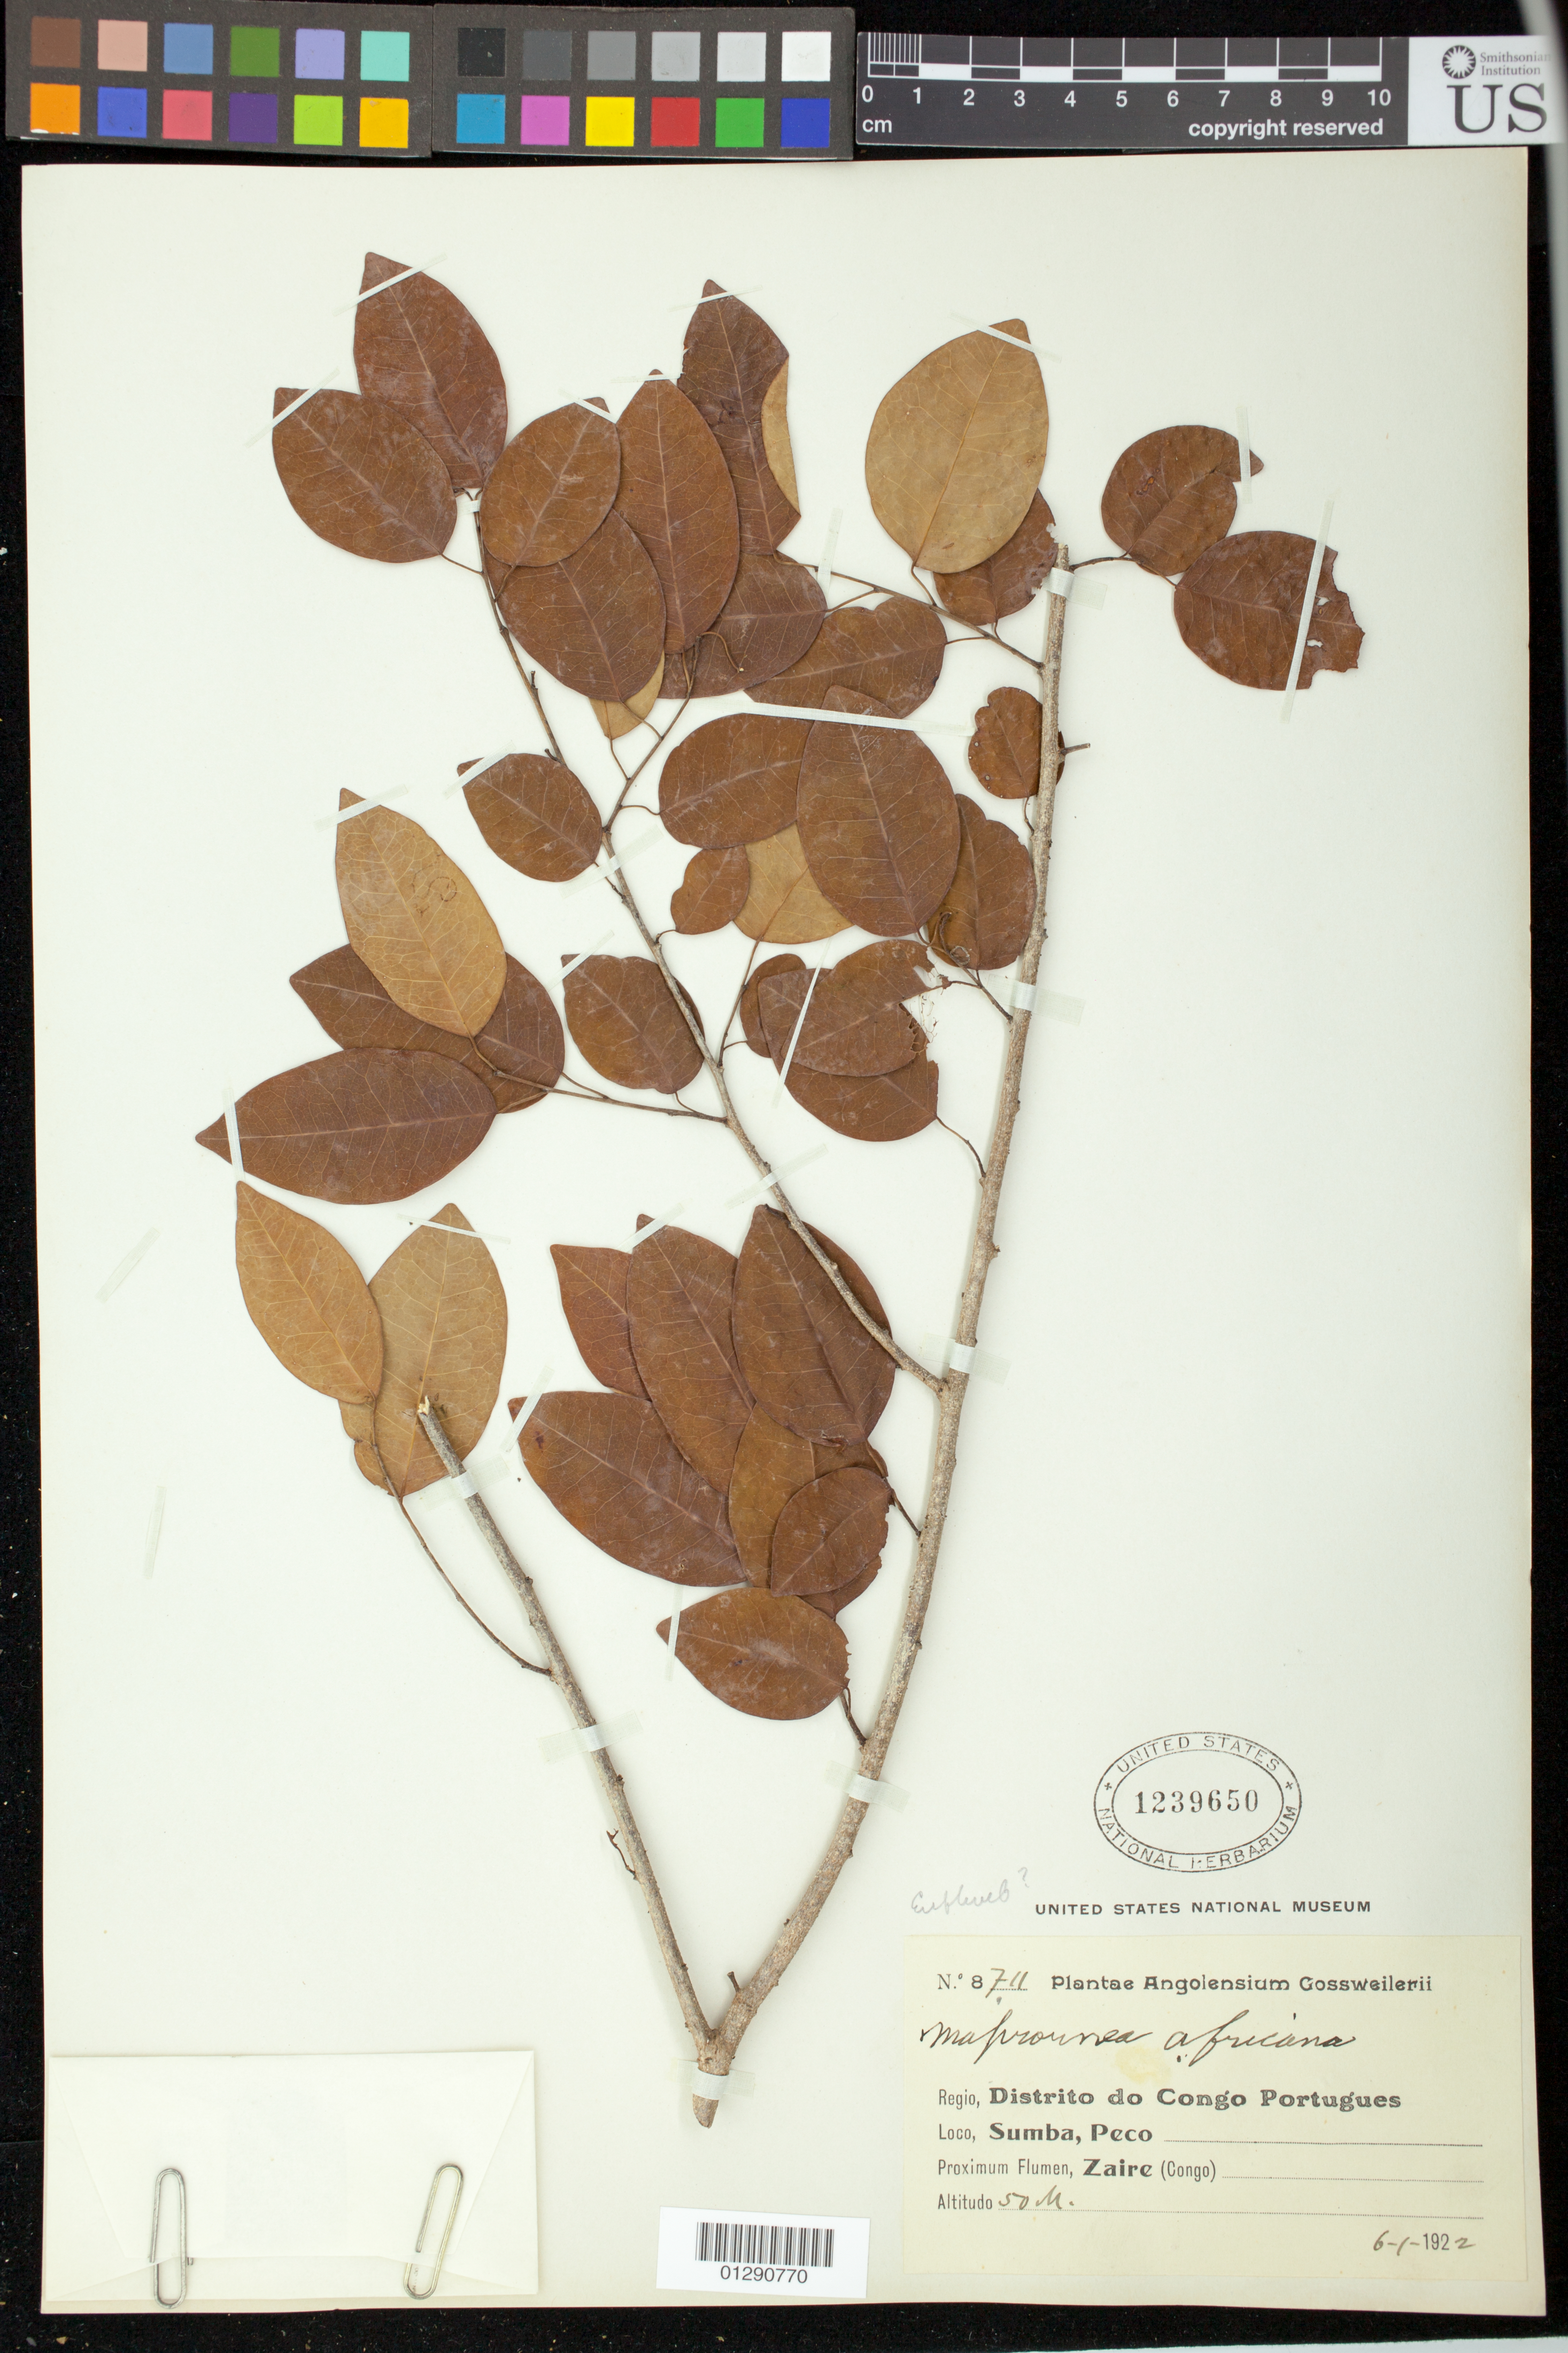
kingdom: Plantae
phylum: Tracheophyta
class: Magnoliopsida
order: Malpighiales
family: Euphorbiaceae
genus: Maprounea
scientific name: Maprounea africana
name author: Müll. Arg.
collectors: A. Gossweiler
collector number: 8711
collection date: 1922-06-01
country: Congo, Democratic Republic of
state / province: Kongo Central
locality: Regio, Distrito do Congo Portugues,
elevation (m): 50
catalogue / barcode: US 1239650